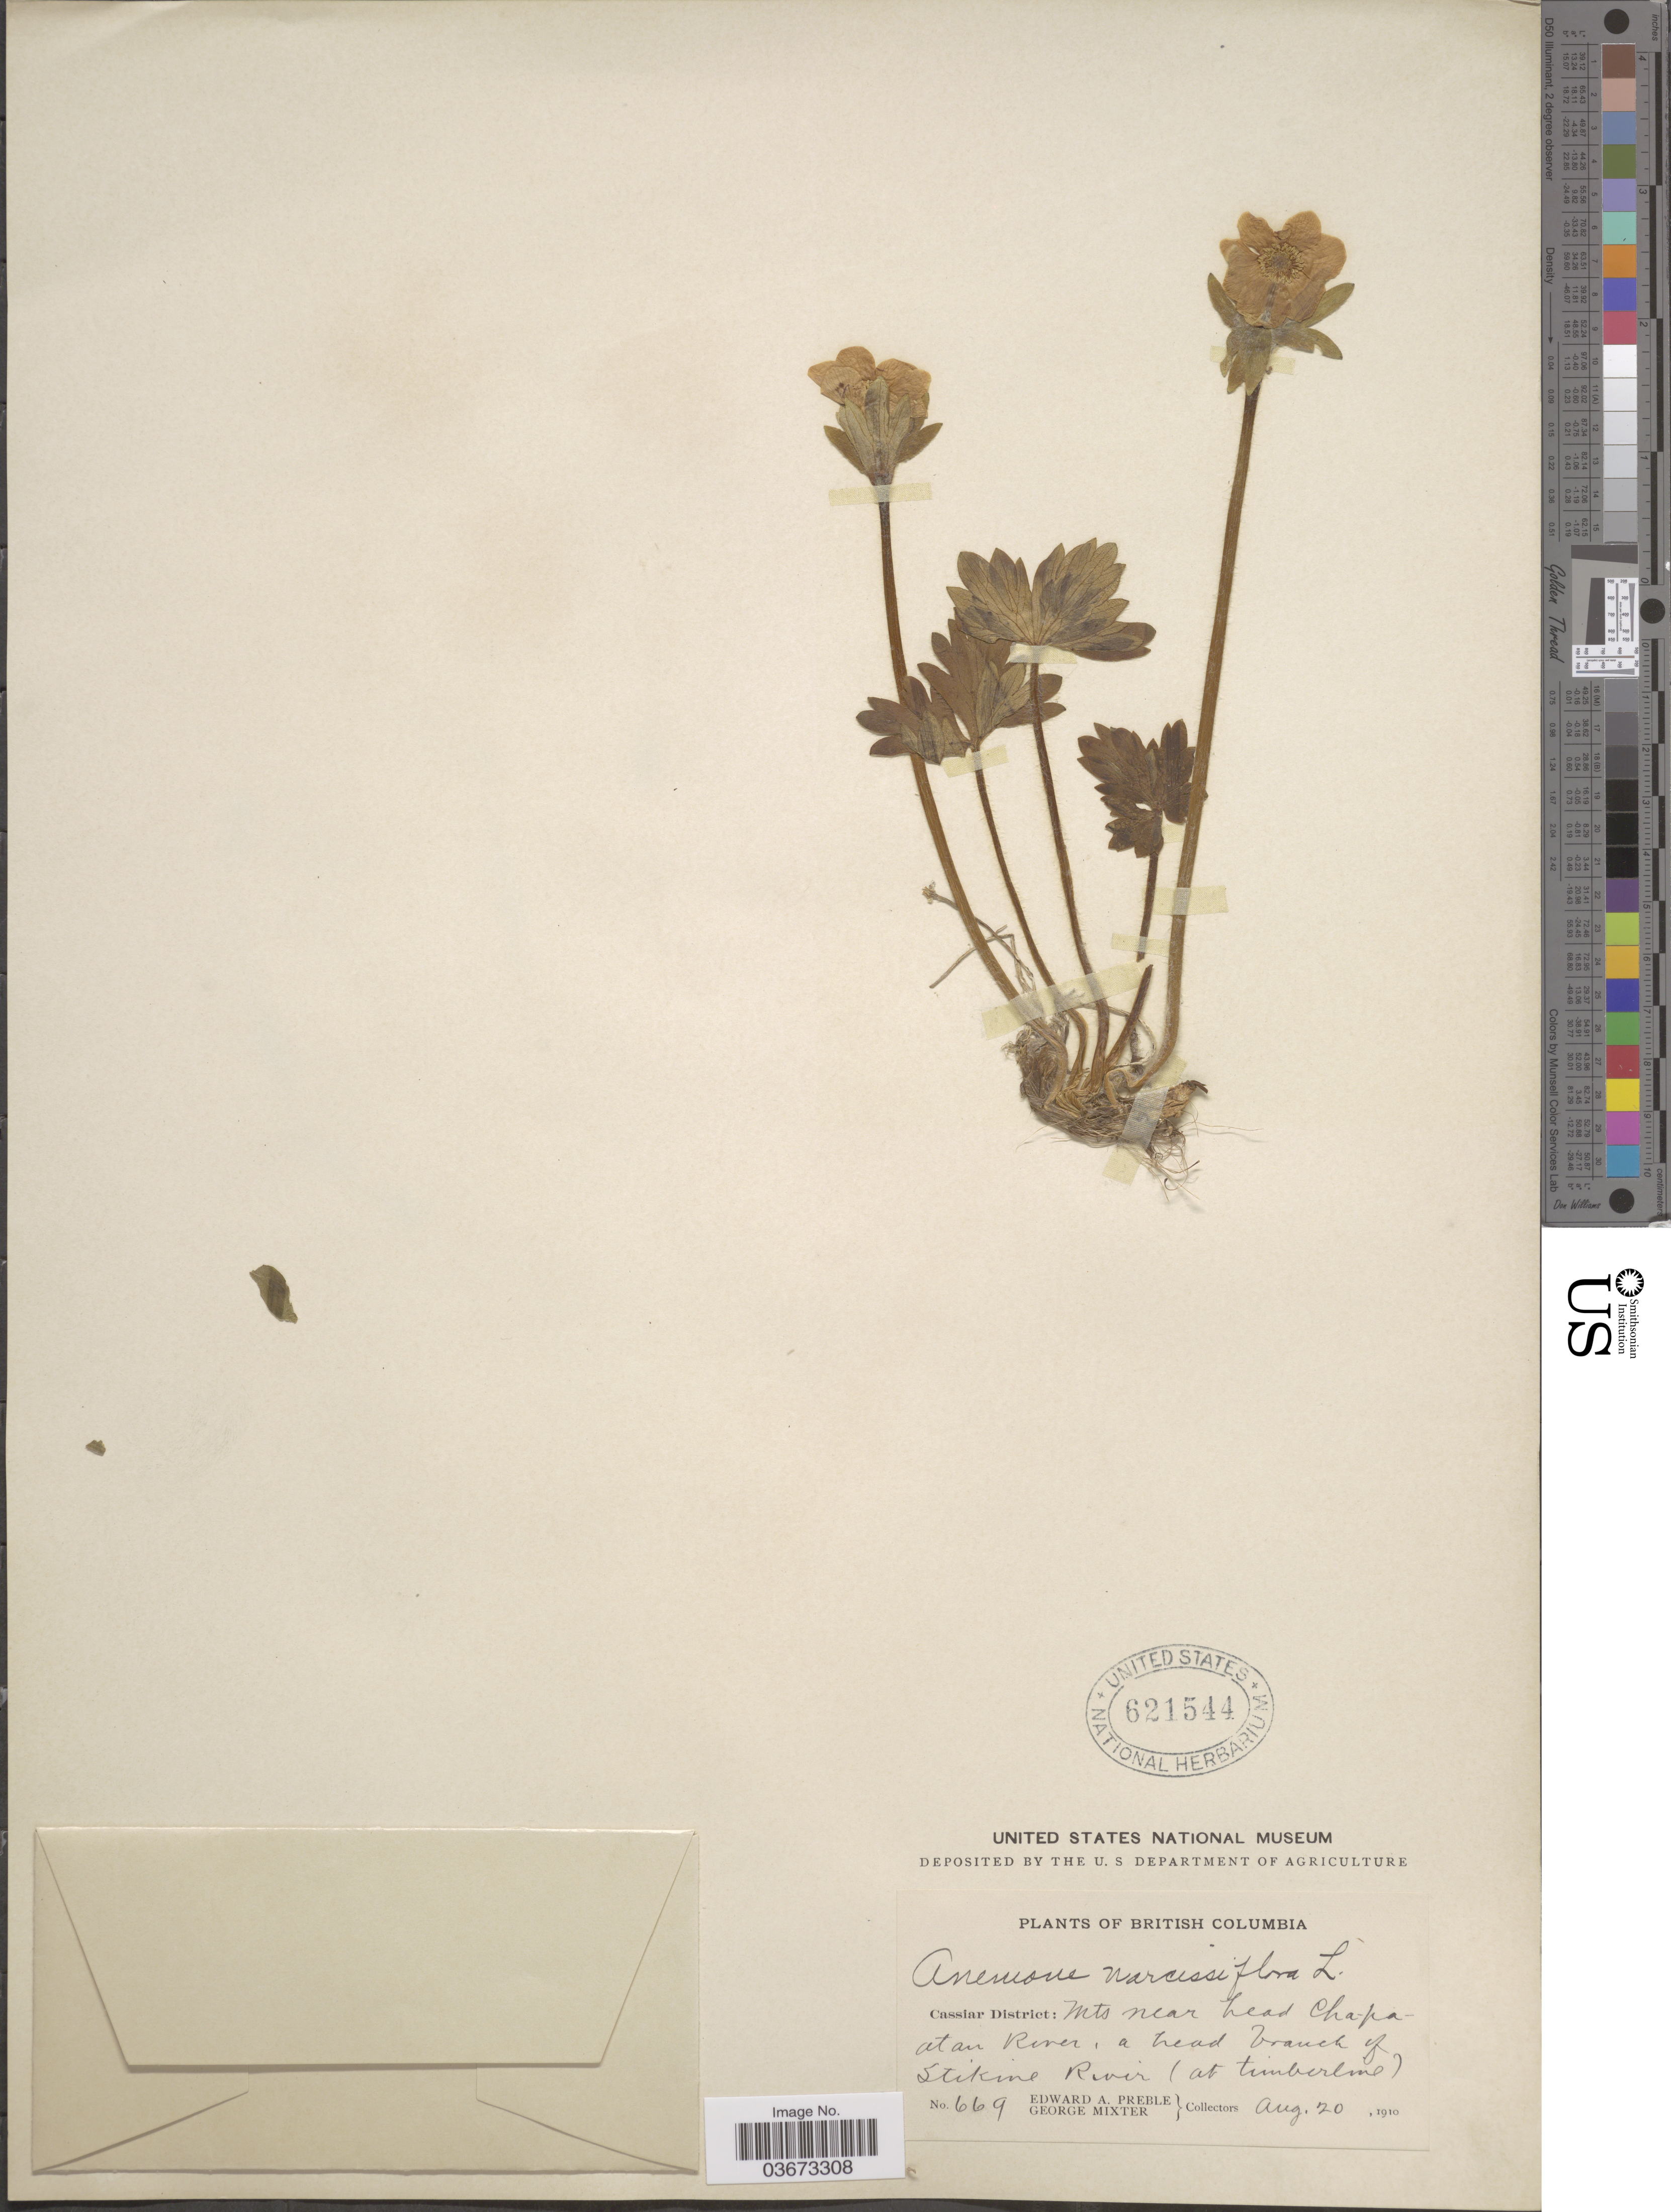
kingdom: Plantae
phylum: Tracheophyta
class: Magnoliopsida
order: Ranunculales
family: Ranunculaceae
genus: Anemone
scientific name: Anemone zephyra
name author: A. Nelson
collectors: E. Preble & G. Mixter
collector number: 669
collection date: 1910-08-20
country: Canada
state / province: British Columbia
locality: Cassiar District: Mts near head Cha-pa-atan River, a head branch of Stikine River (at timberline).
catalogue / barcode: US 621544